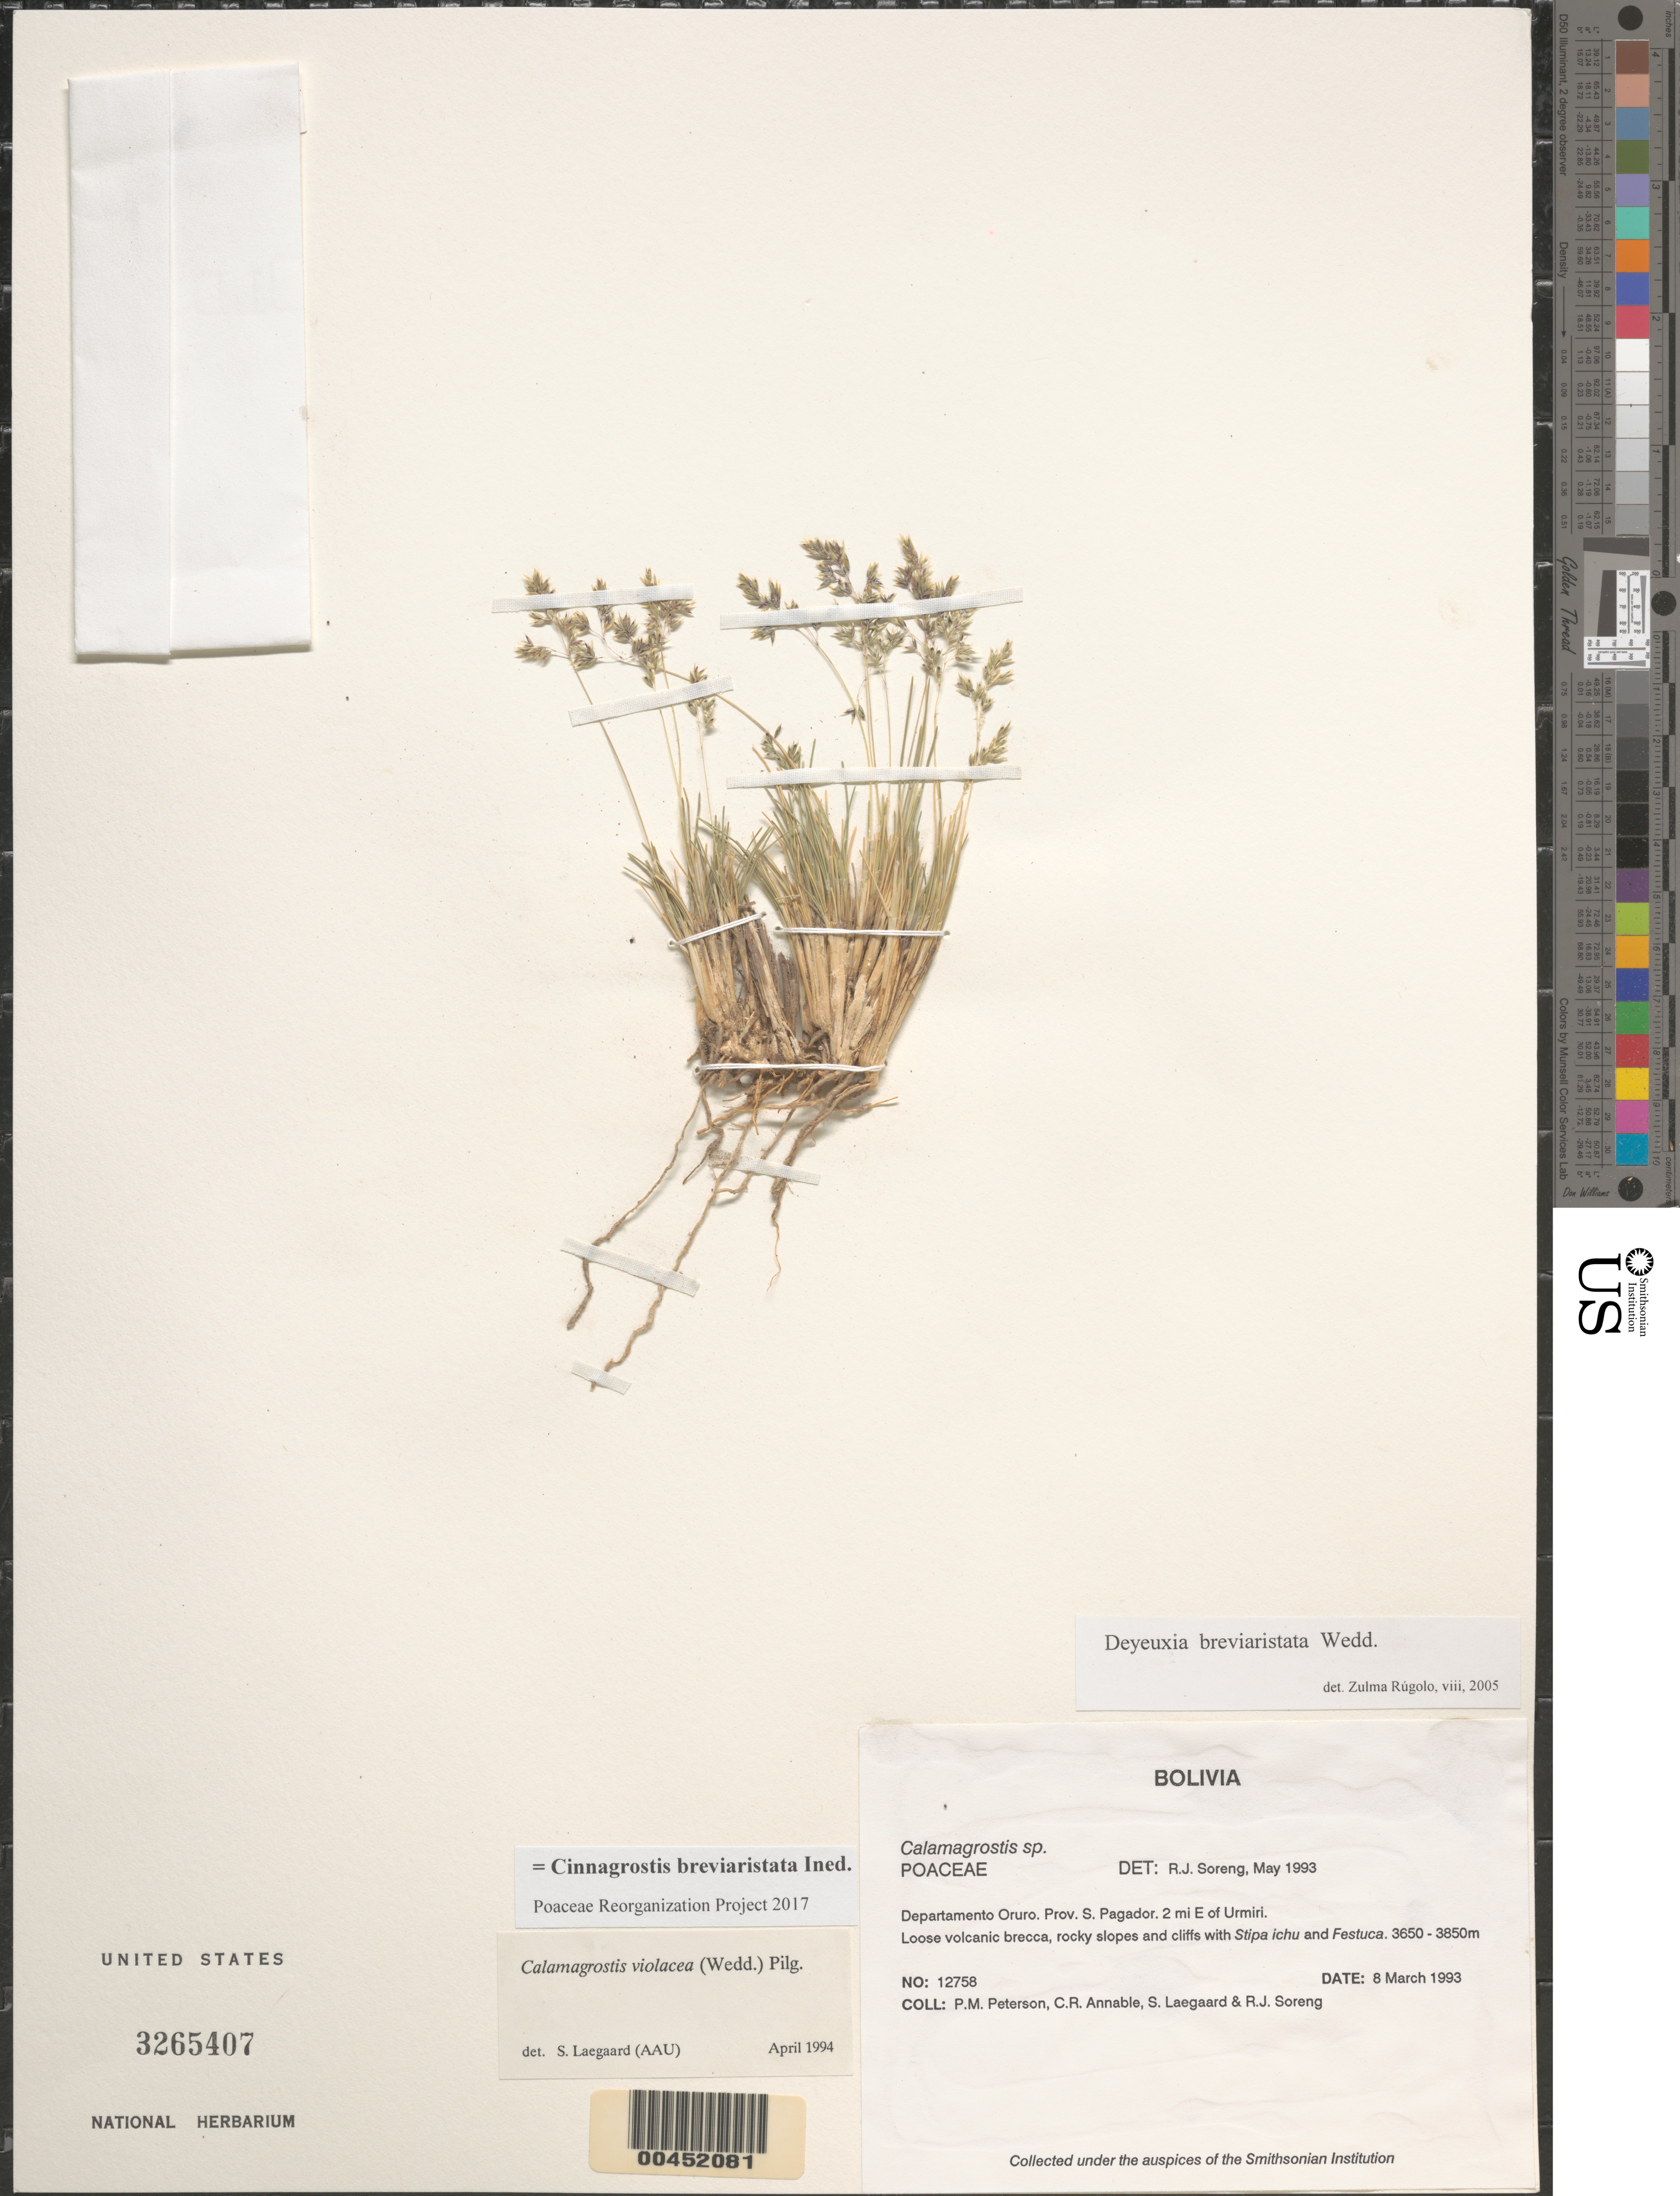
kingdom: Plantae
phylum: Tracheophyta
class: Liliopsida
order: Poales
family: Poaceae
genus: Cinnagrostis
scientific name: Cinnagrostis breviaristata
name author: (Wedd.) P.M. Peterson et al.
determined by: Poaceae Reorganization Project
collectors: P. M. Peterson, C. R. Annable, S. Lægaard & R. J. Soreng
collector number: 12758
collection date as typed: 08 Mar 1993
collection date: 1993-03-08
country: Bolivia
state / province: Oruro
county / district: Sebastián Pagador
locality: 2 mi E of Urmiri.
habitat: Loose volcanic brecca, rocky slopes and cliffs with Stipa ichu and Festuca.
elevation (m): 3650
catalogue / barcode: US 3265407